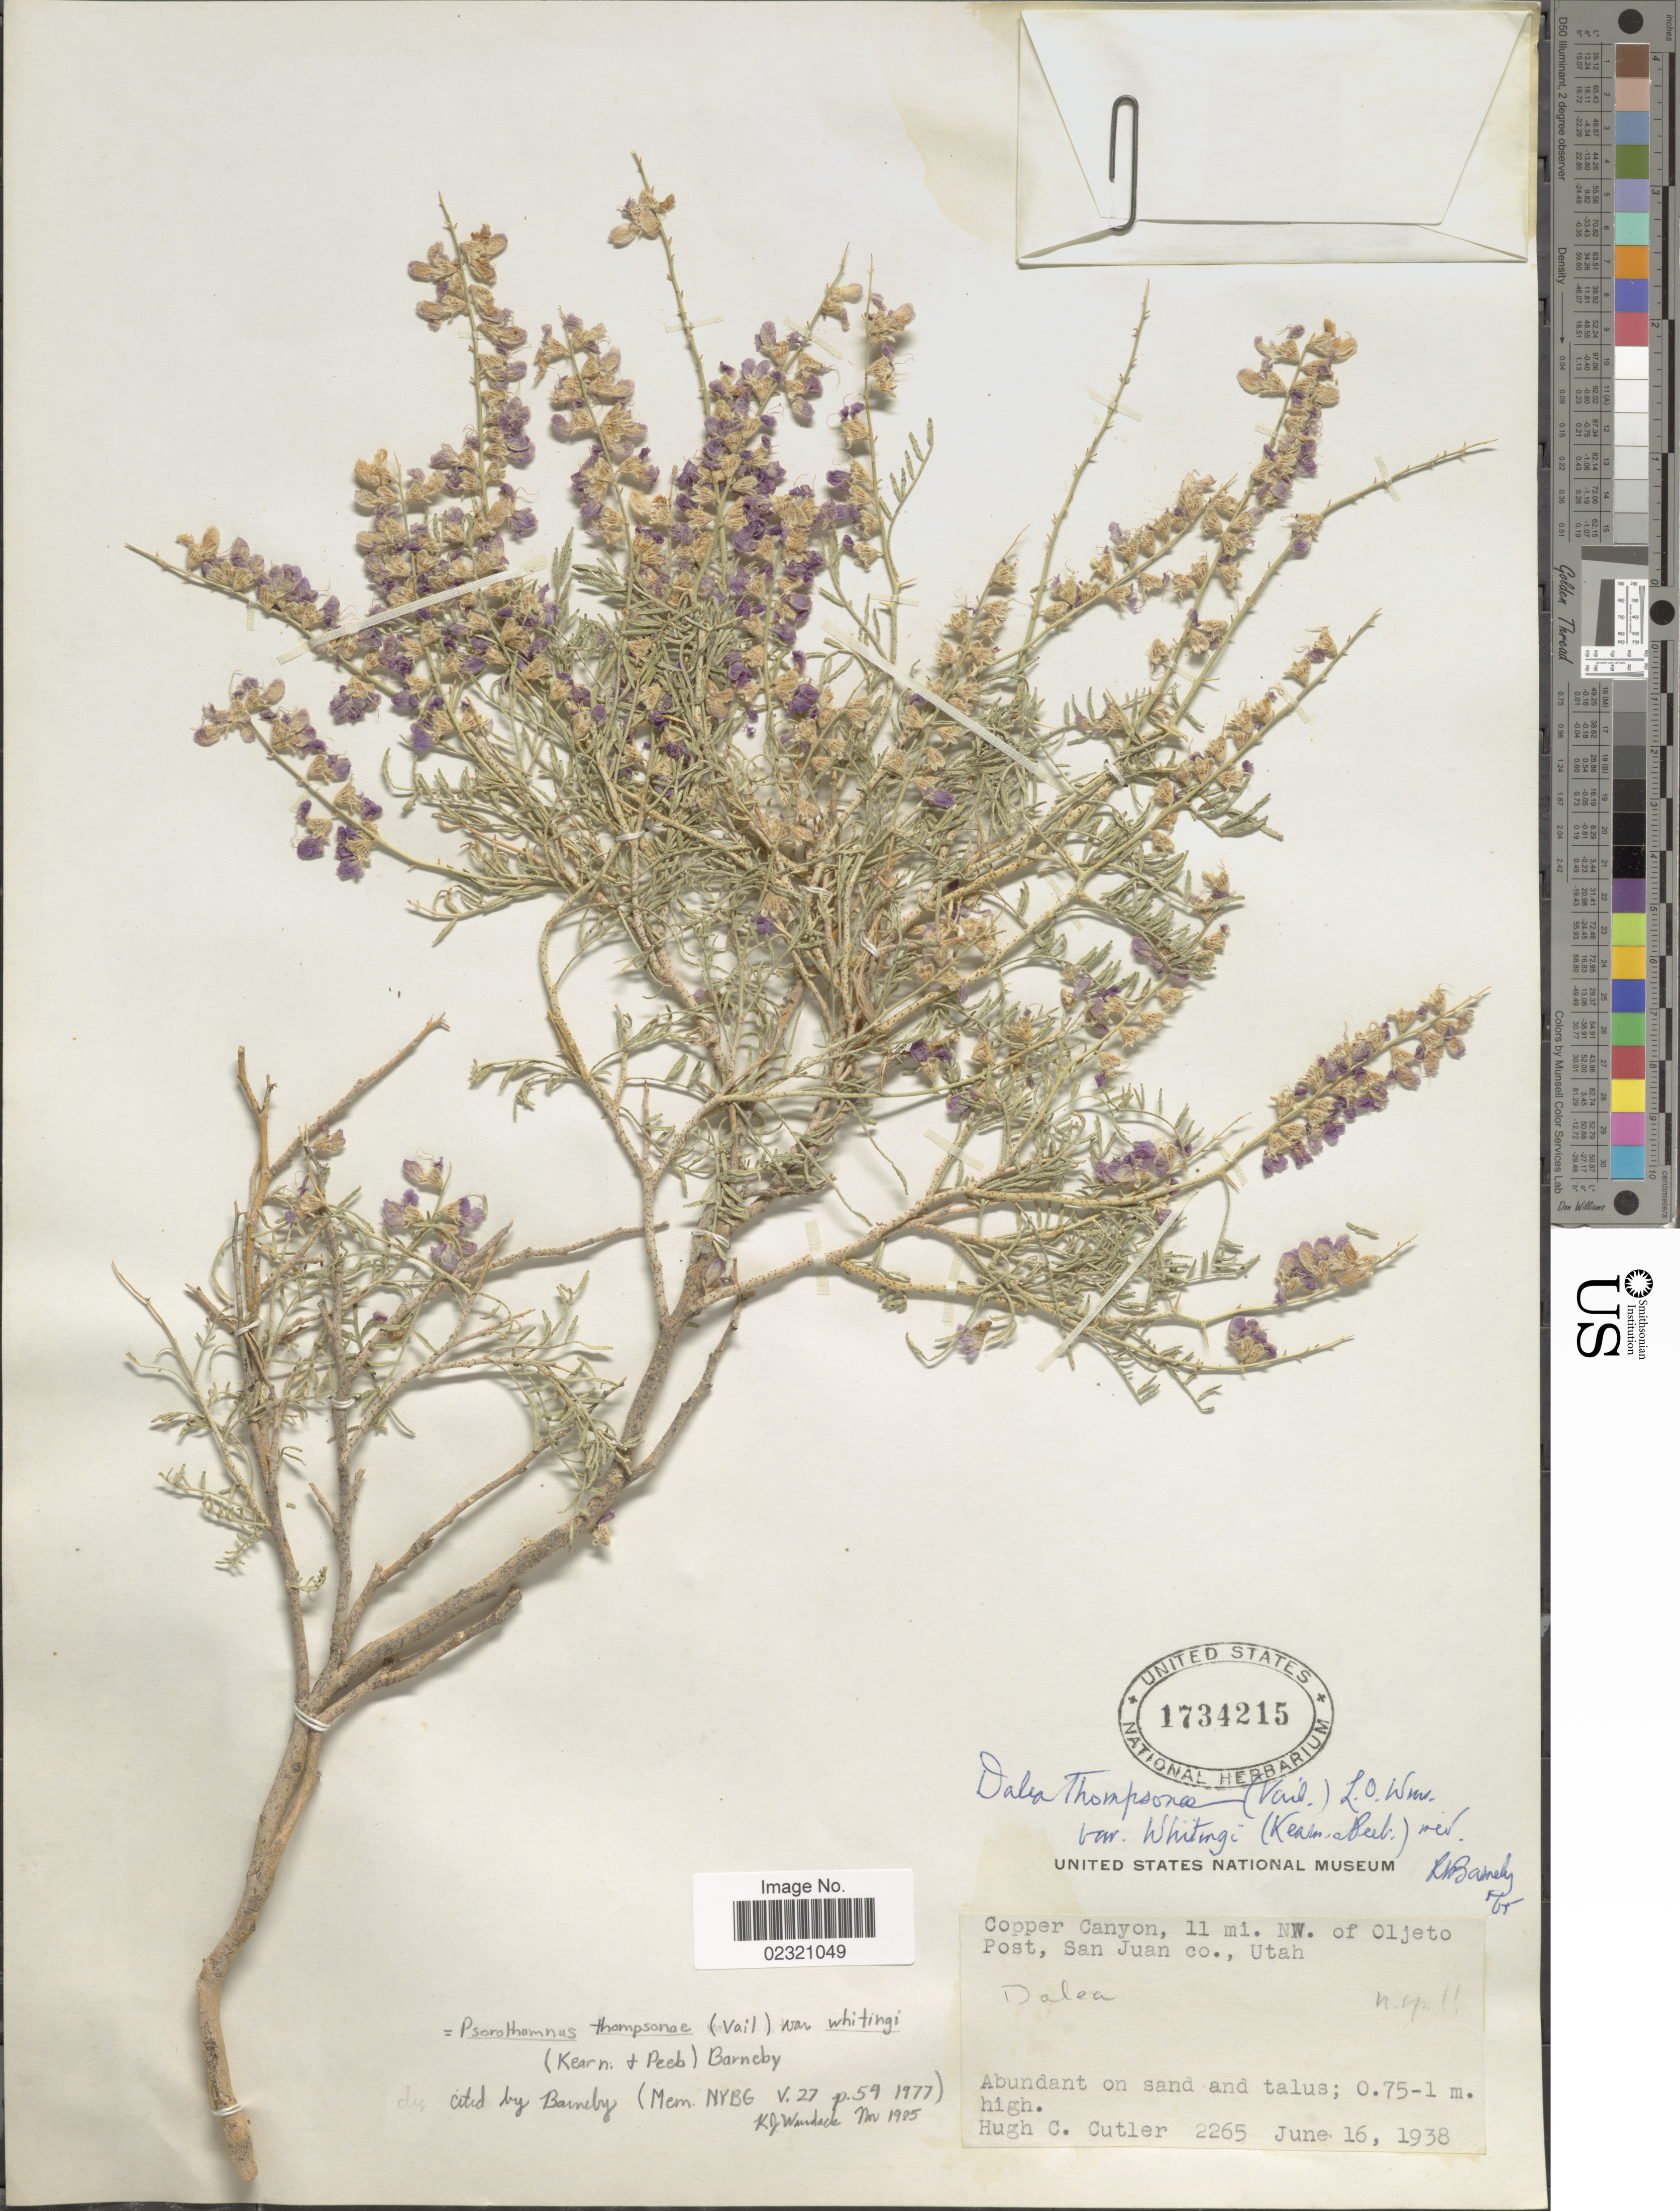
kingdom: Plantae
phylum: Tracheophyta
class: Magnoliopsida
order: Fabales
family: Fabaceae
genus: Psorothamnus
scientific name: Psorothamnus thompsoniae var. whitingii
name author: (Kearney & Peebles) Barneby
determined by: Wurdack, Kenneth J., (US), Smithsonian Institution - National Museum of Natural History (UNITED STATES)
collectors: H. C. Cutler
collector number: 2265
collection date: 1938-06-16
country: United States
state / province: Utah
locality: Copper Canyon, 11 mi NW of Oljeto Post, San Juan co.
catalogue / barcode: US 1734215